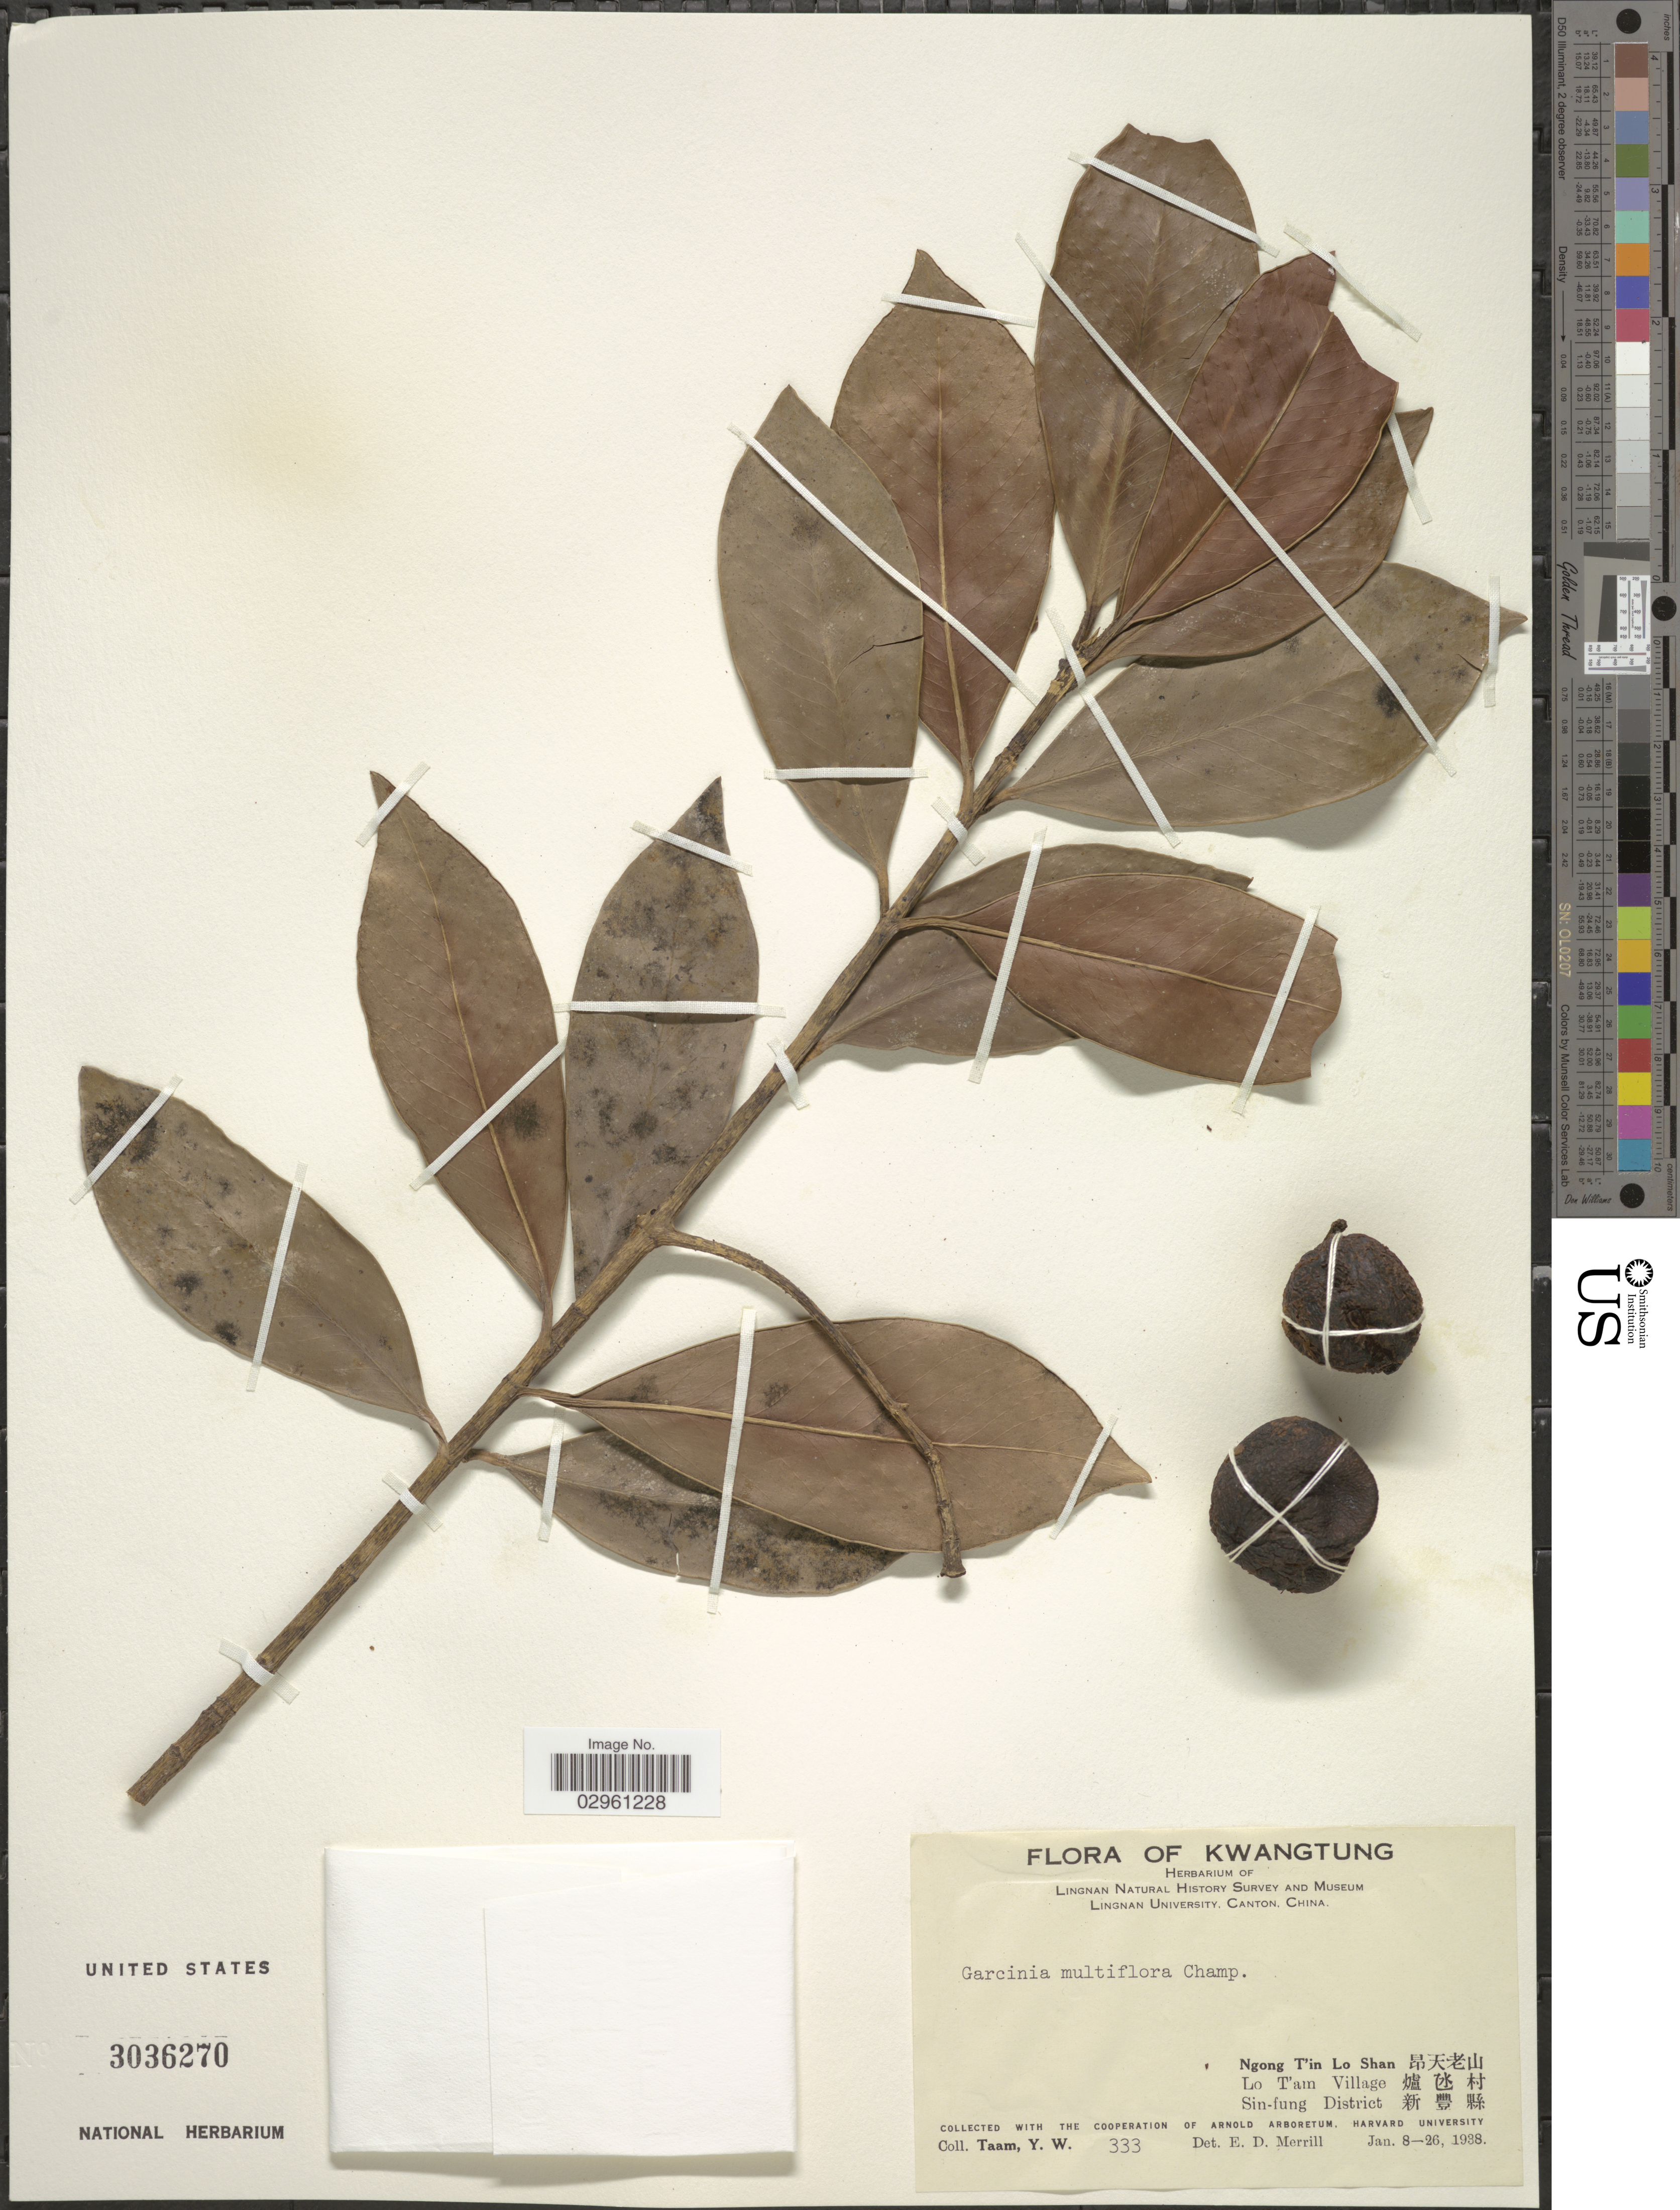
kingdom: Plantae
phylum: Tracheophyta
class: Magnoliopsida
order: Malpighiales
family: Clusiaceae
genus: Garcinia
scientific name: Garcinia multiflora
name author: Champ. ex Benth.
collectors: Y. W. Taam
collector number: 333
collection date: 1938-01-08/1938-01-26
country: China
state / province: Guangdong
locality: Kwangtung. Ngong T'in Lo Shan, Lo T'am Village, Sin-fung District..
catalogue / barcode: US 3036270